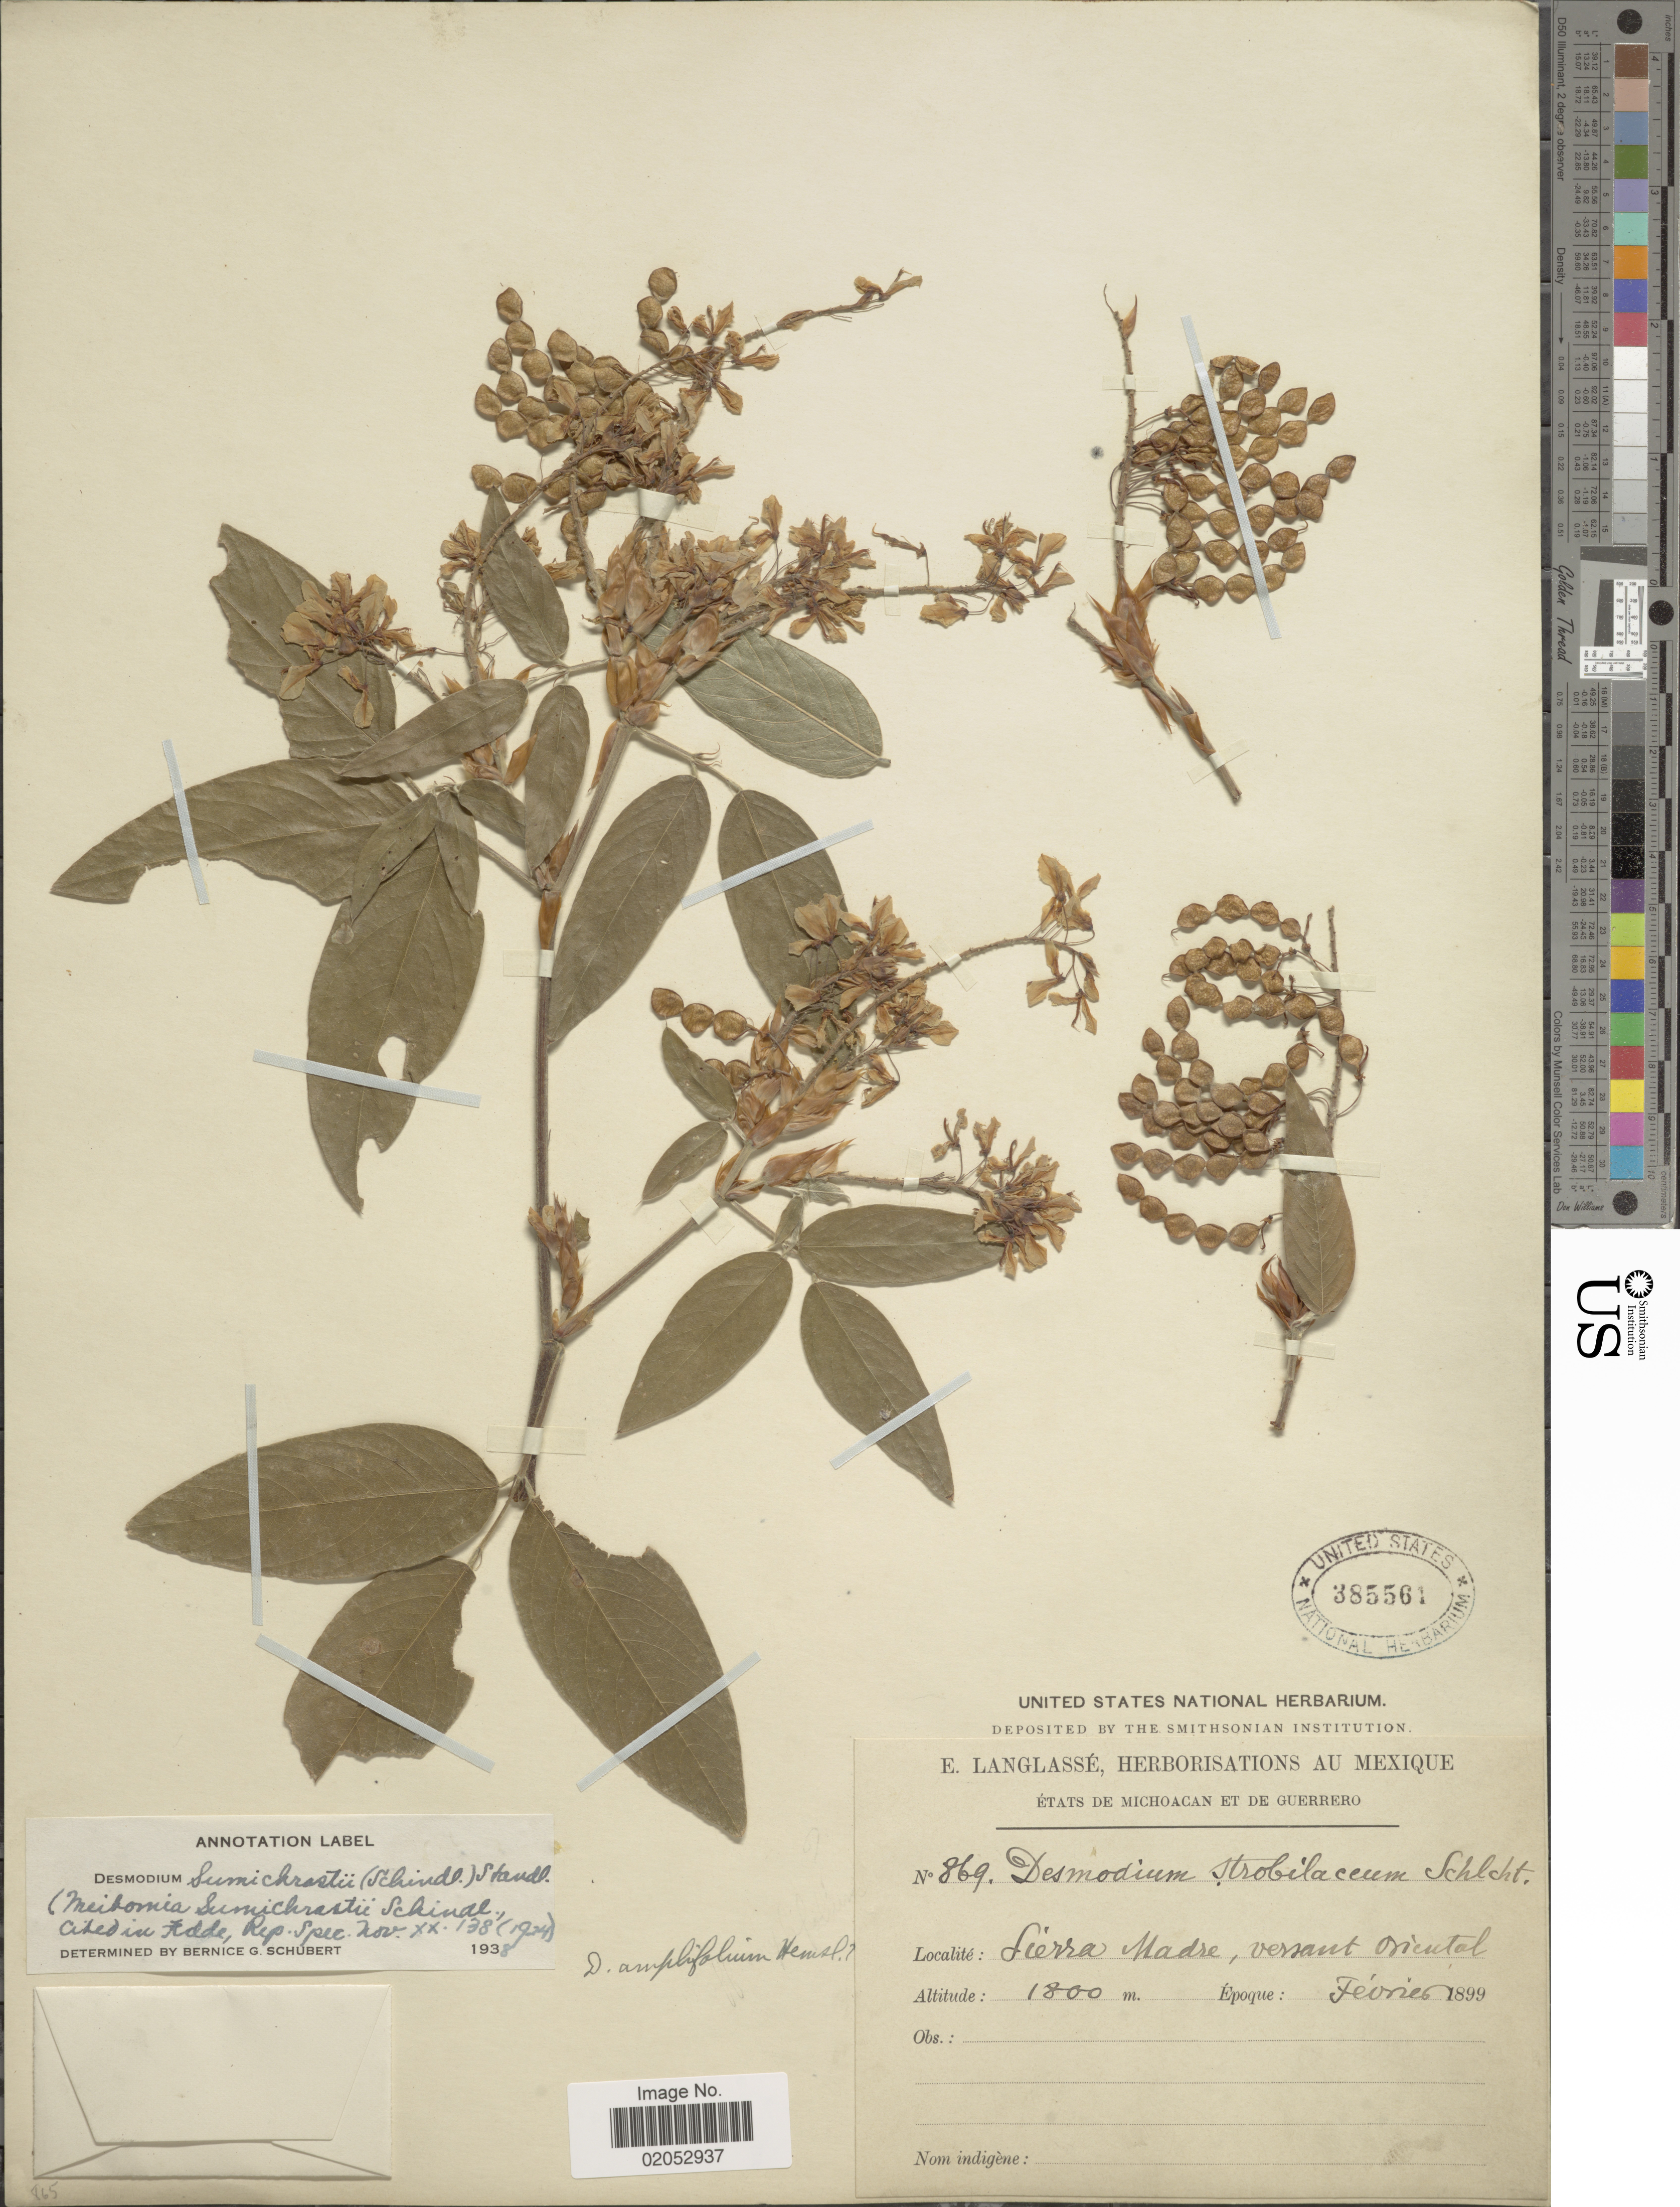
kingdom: Plantae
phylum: Tracheophyta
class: Magnoliopsida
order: Fabales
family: Fabaceae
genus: Desmodium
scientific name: Desmodium sumichrastii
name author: (Schindl.) Schindl.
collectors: E. Langlassé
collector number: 869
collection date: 1899-02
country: Mexico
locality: Etats de Michoacan et de Guerrero. Sierra Madre, versant Oriental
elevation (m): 1800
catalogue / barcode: US 385561